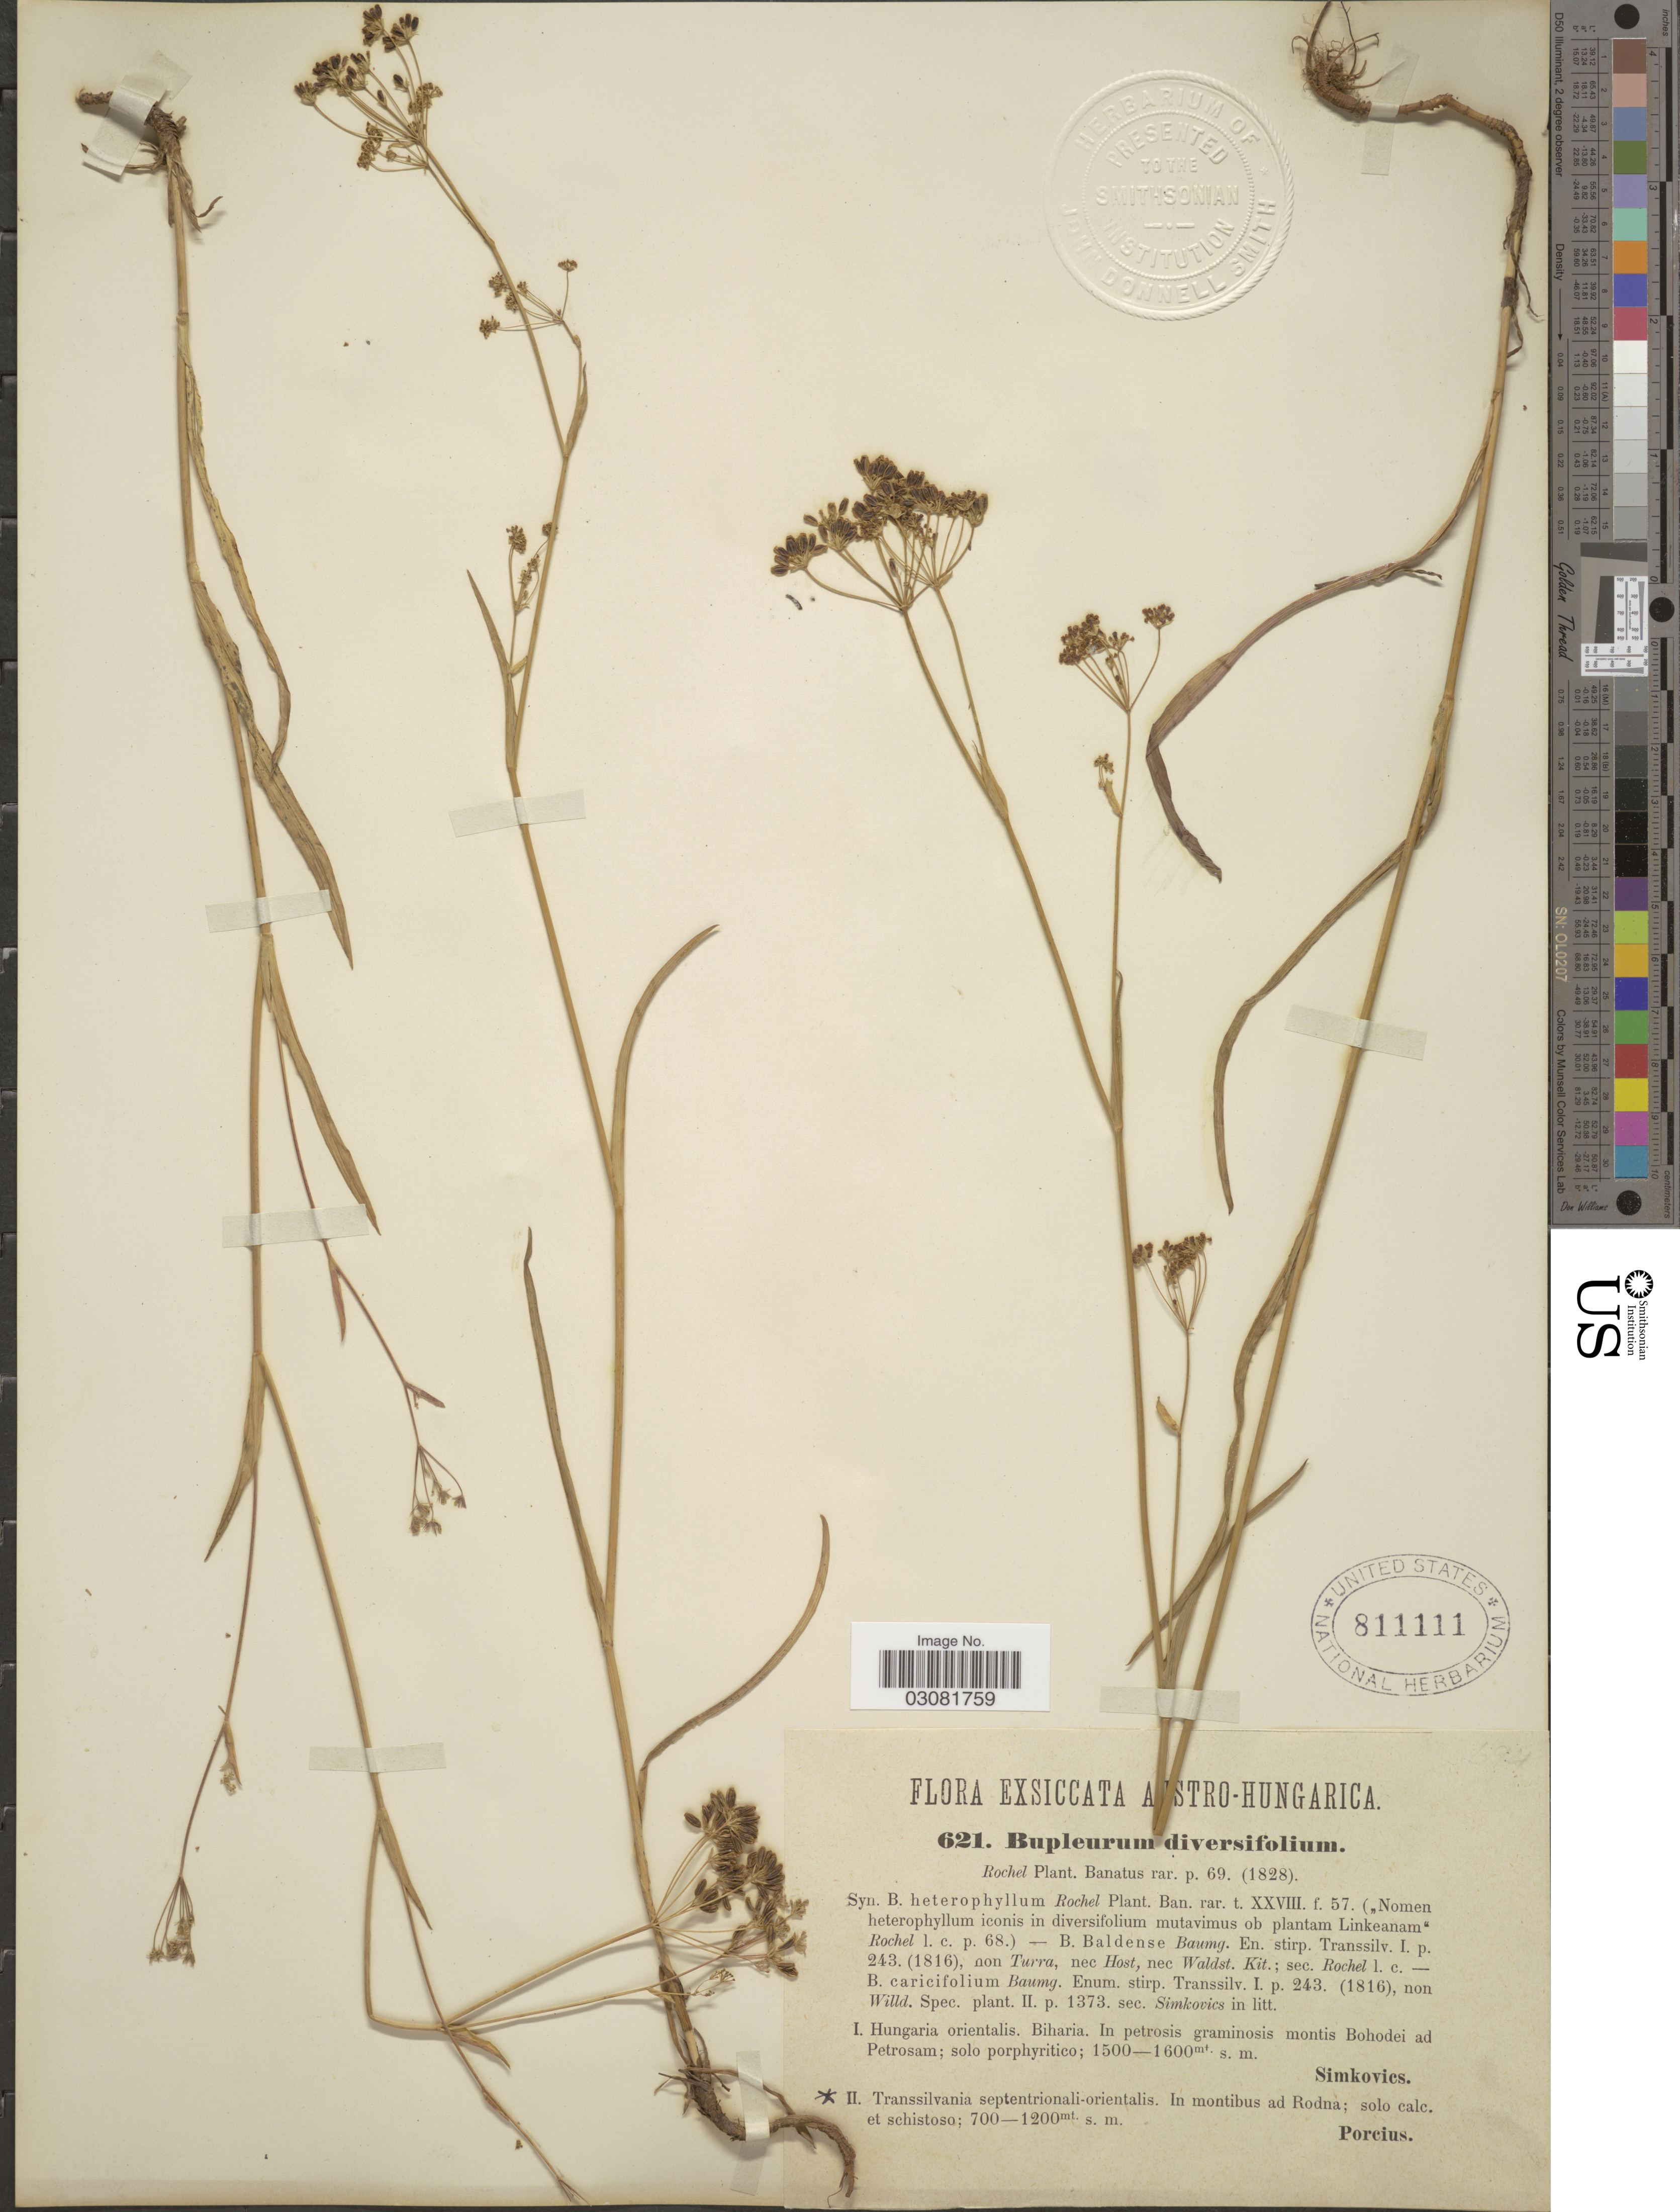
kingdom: Plantae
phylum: Tracheophyta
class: Magnoliopsida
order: Apiales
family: Apiaceae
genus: Bupleurum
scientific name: Bupleurum diversifolium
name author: Rochel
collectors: F. Porcius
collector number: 621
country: Romania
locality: Austro-Hungarica, Transilvania septentrionali-orientalis. In montibus ad Rodna; solo calc. et schistoso.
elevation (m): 700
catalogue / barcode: US 811111